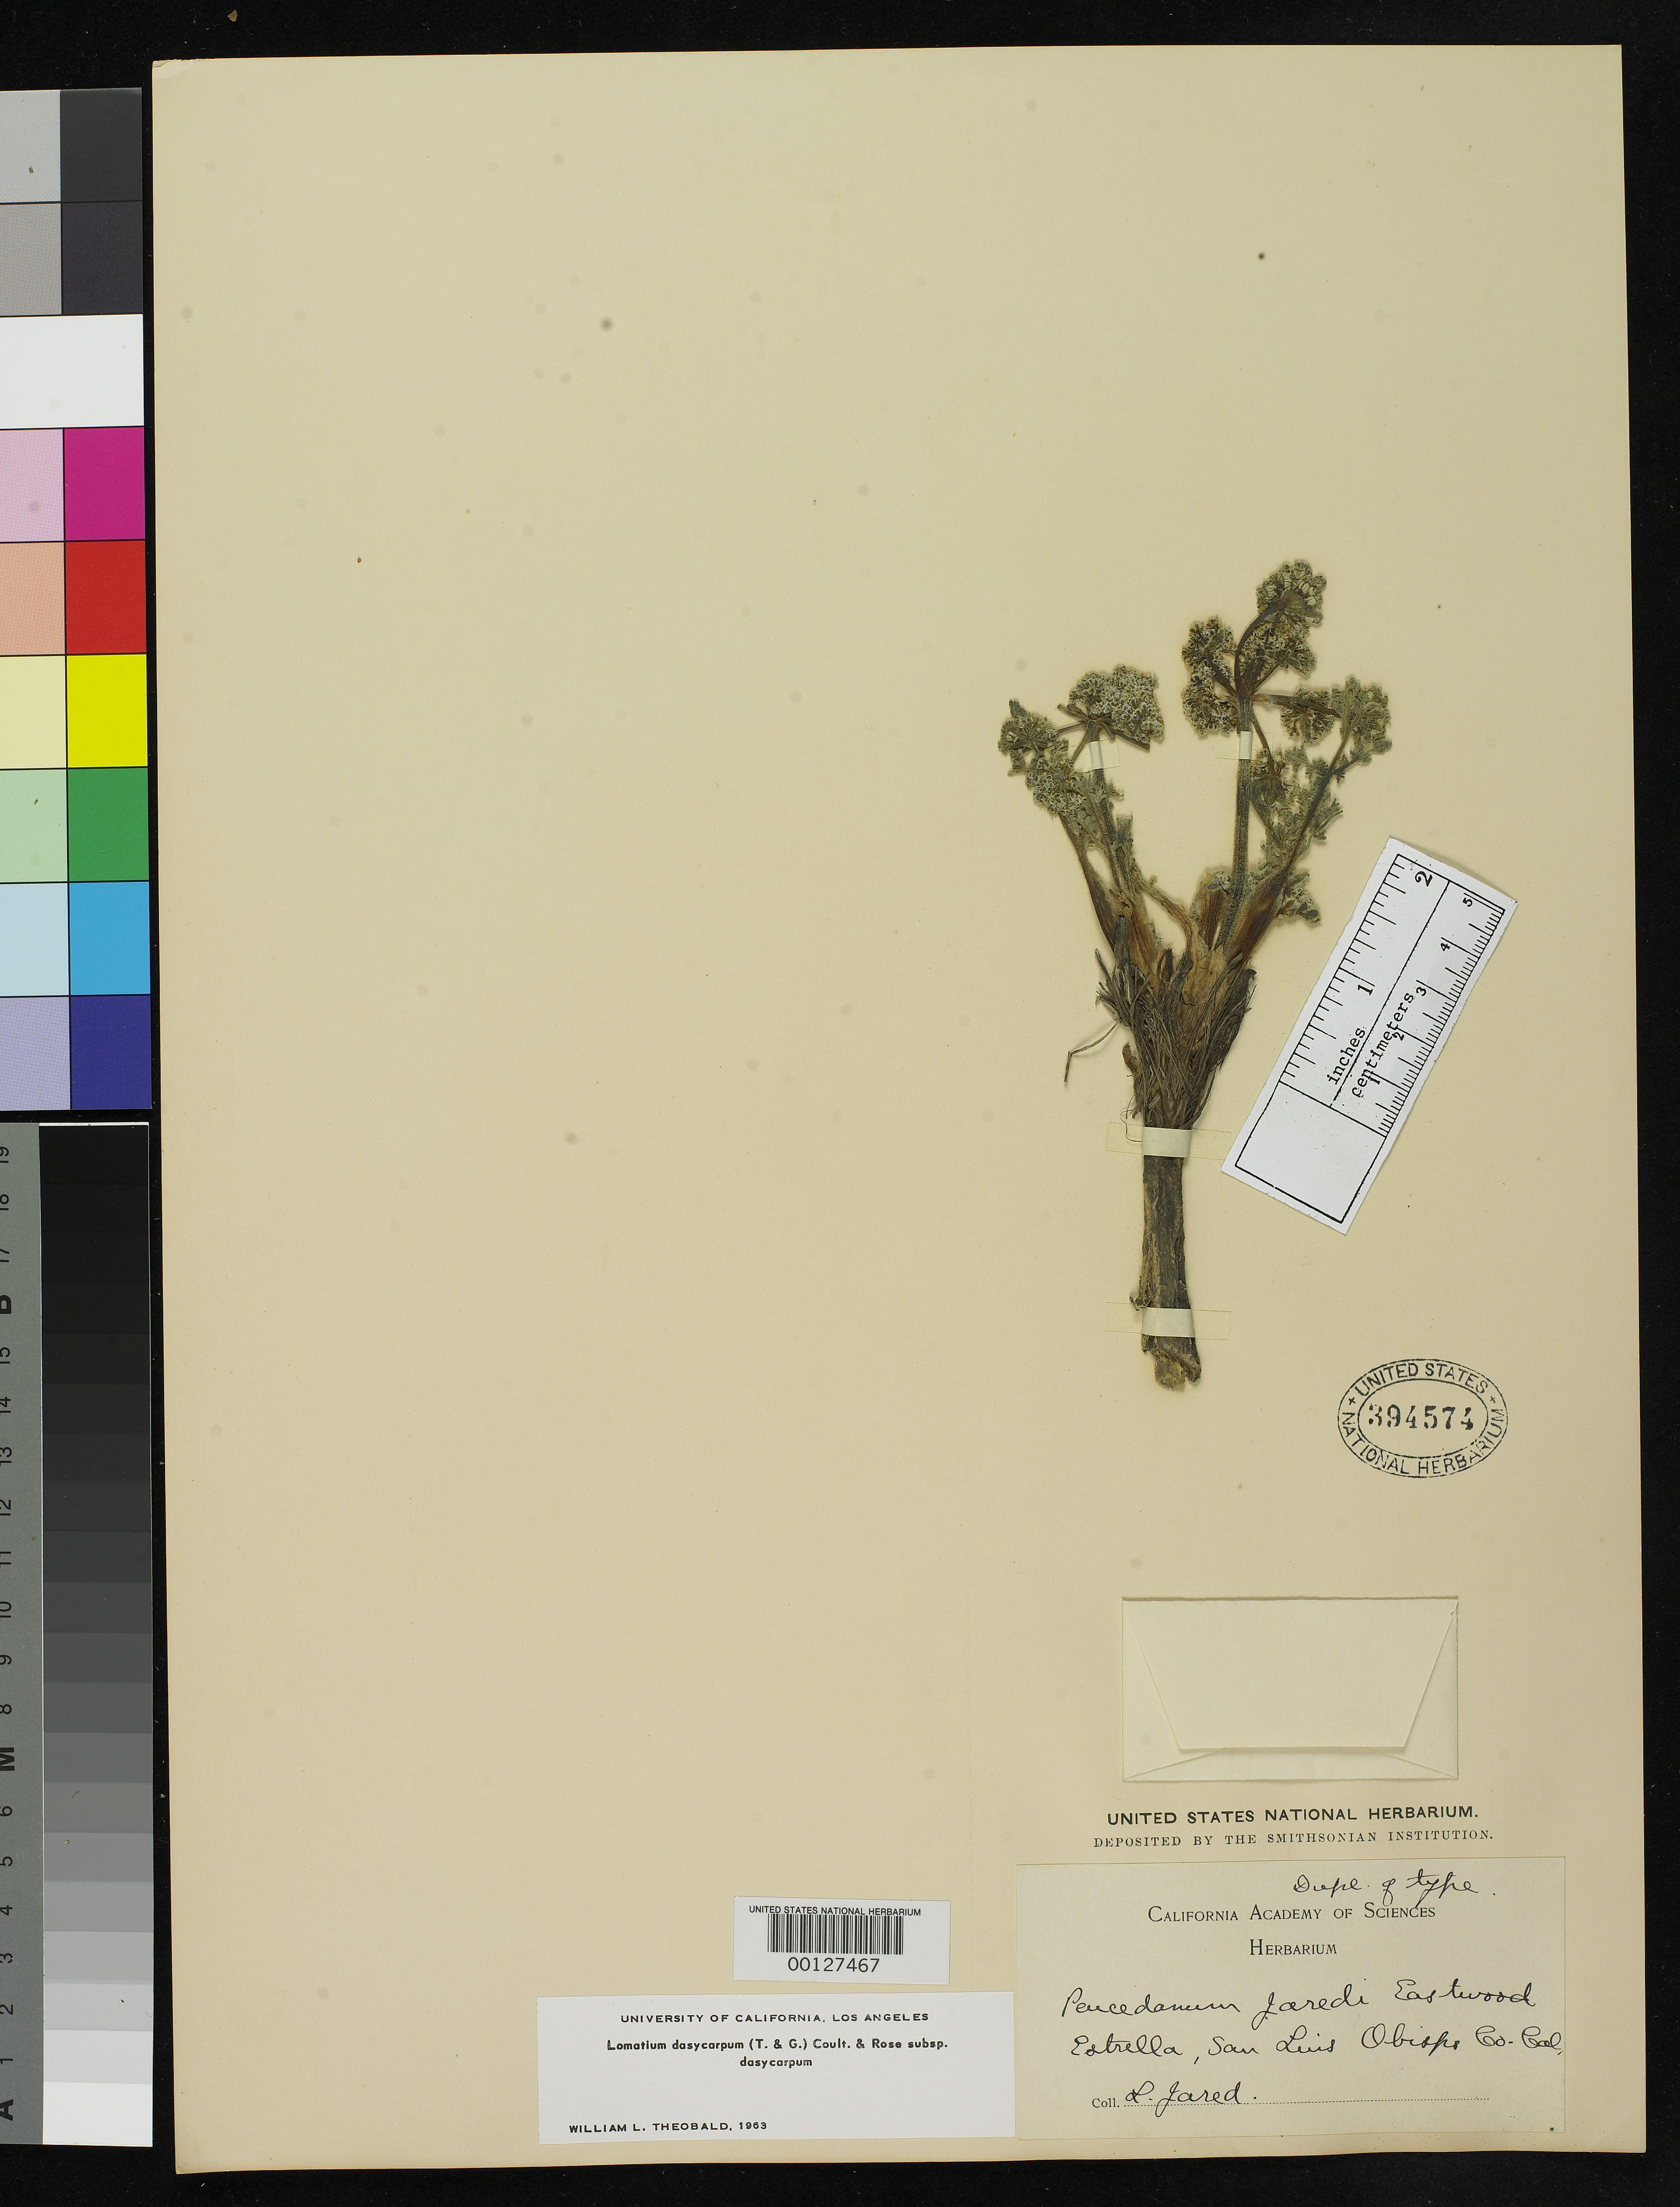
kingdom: Plantae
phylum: Tracheophyta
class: Magnoliopsida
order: Apiales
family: Apiaceae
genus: Peucedanum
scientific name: Peucedanum jaredi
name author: Eastw.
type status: Isotype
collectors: L. Jared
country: United States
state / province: California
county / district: San Luis Obispo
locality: Estrella.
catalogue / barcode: US 394574